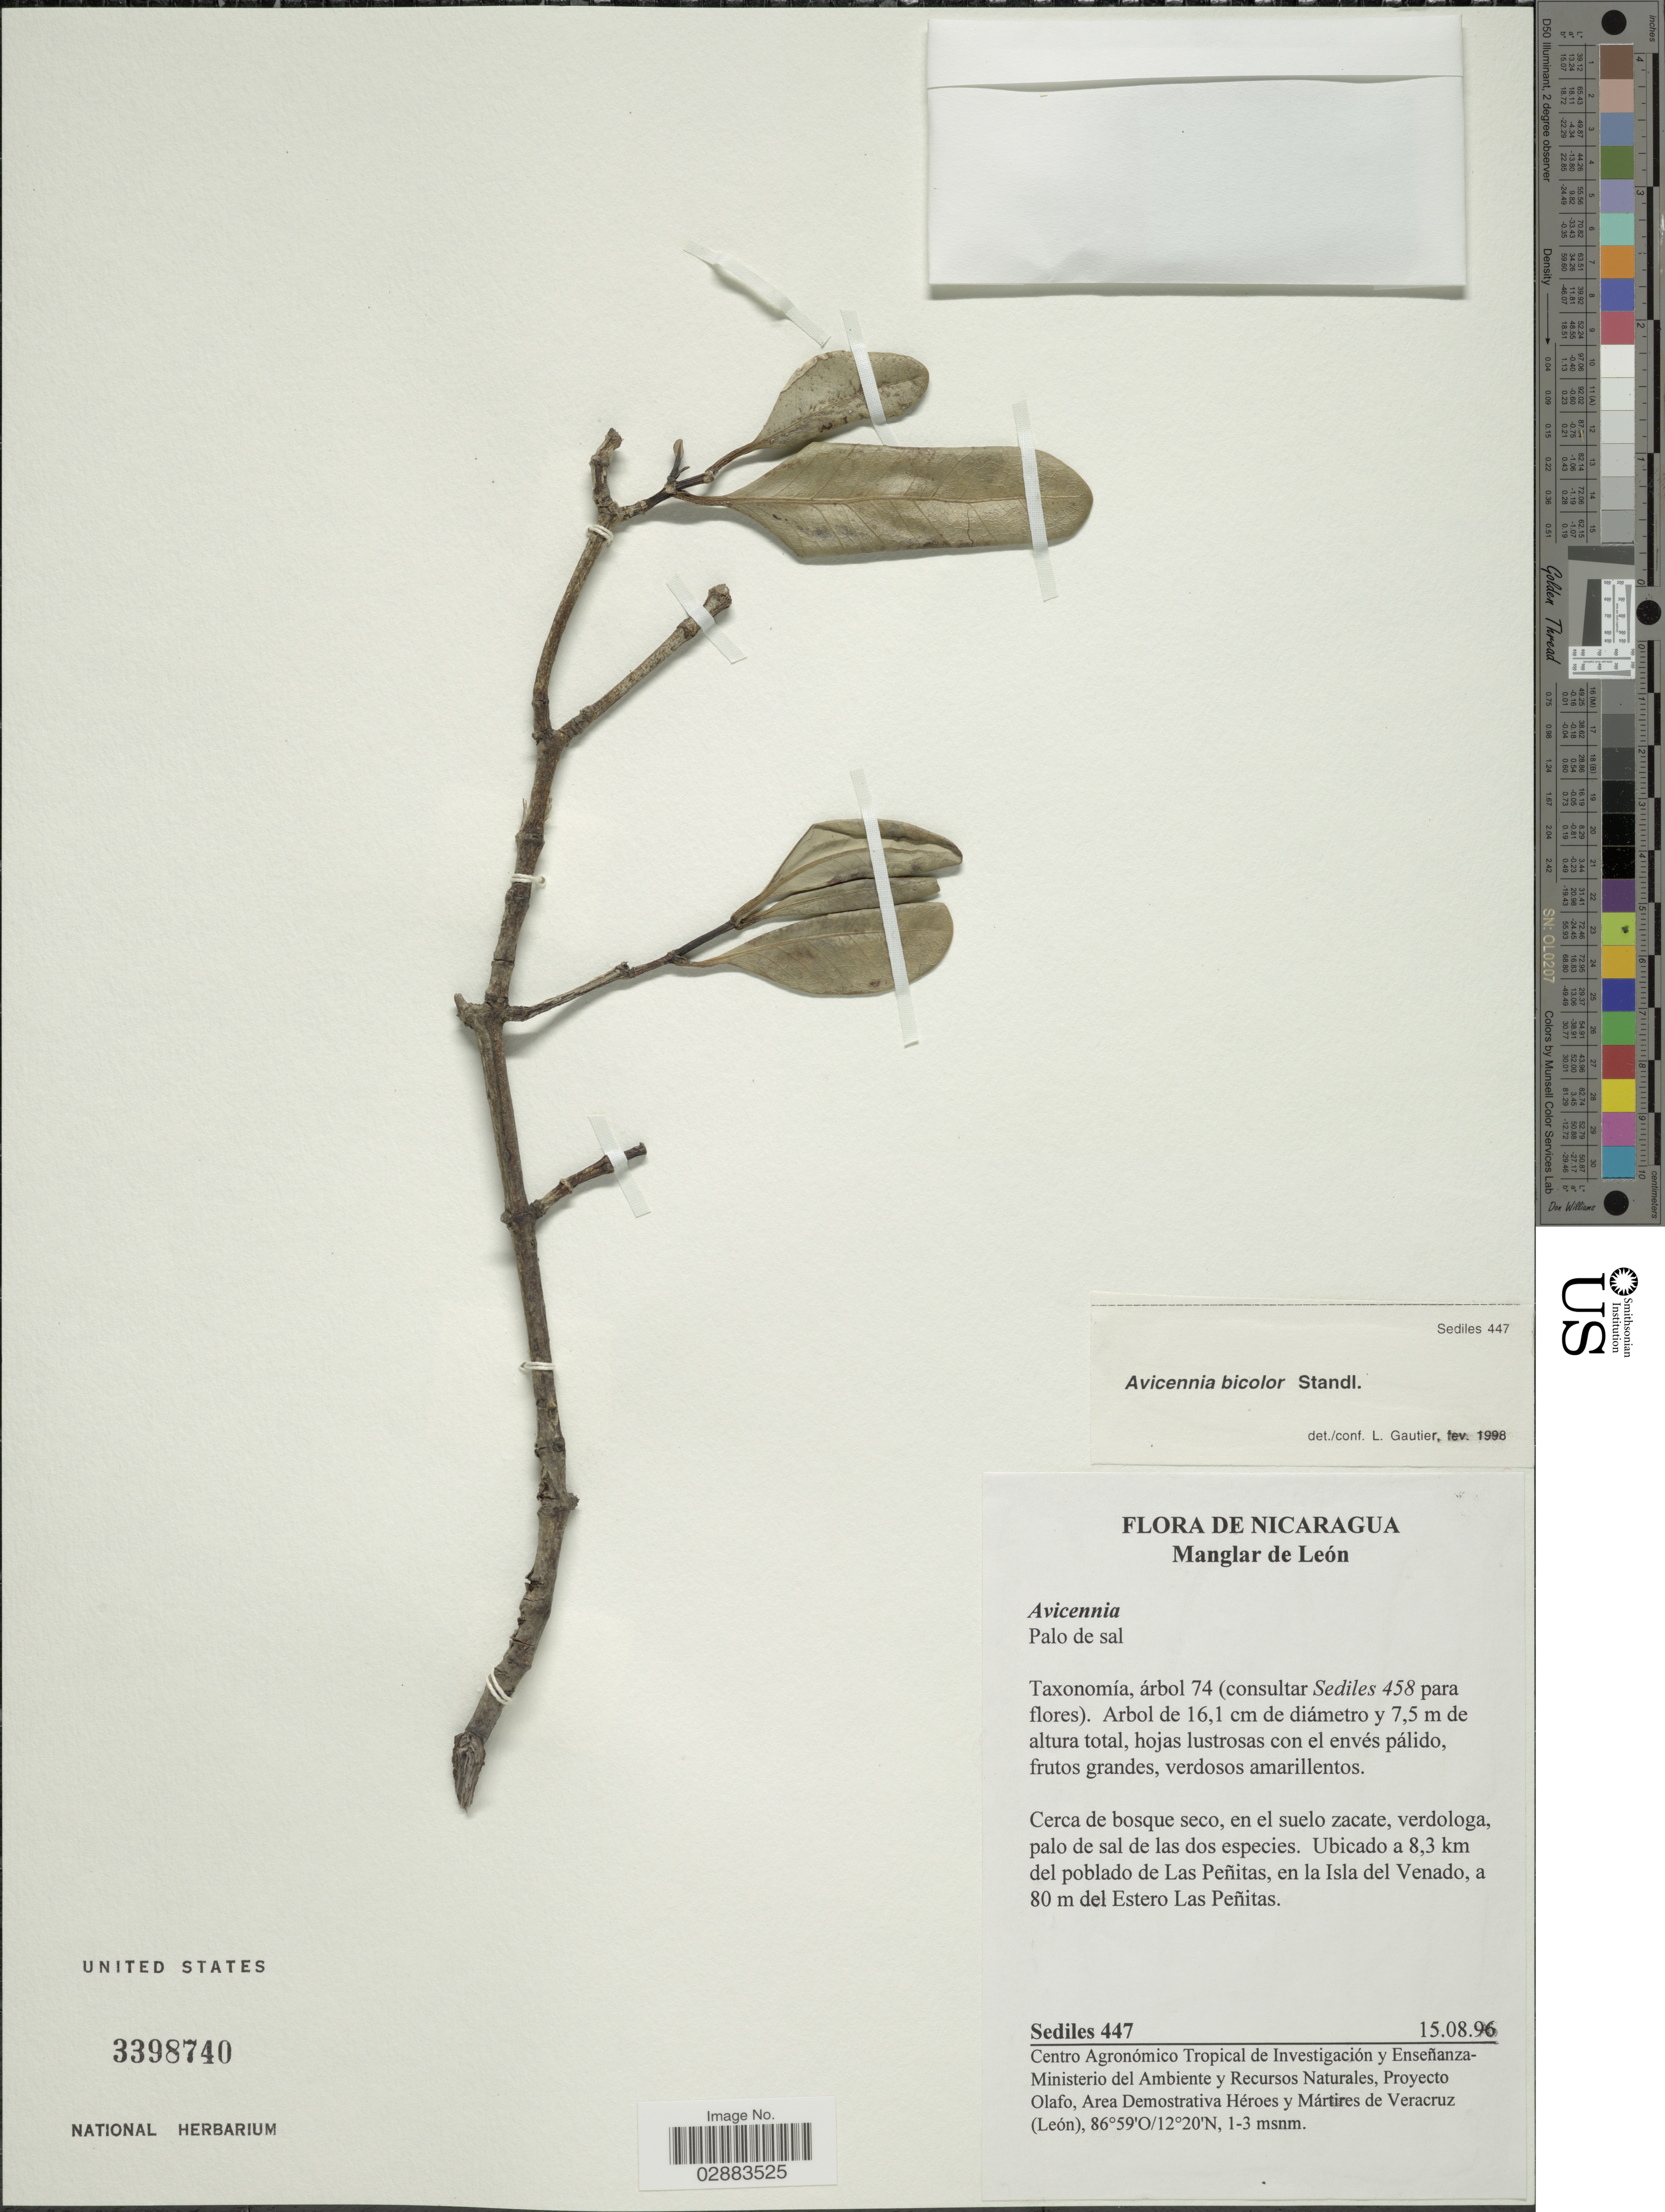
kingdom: Plantae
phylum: Tracheophyta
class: Magnoliopsida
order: Lamiales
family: Acanthaceae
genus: Avicennia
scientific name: Avicennia bicolor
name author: Standl.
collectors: Sediles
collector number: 447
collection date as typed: Transcribed d/m/y: 15/8/96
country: Nicaragua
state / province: Leon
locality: Manglar de León. Palo de sal. Ubicado a 8.3 km del poblado de Las Peñitas, e la Isla del Venado, a 80 m del Estero Las Peñitas.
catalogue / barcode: US 3398740